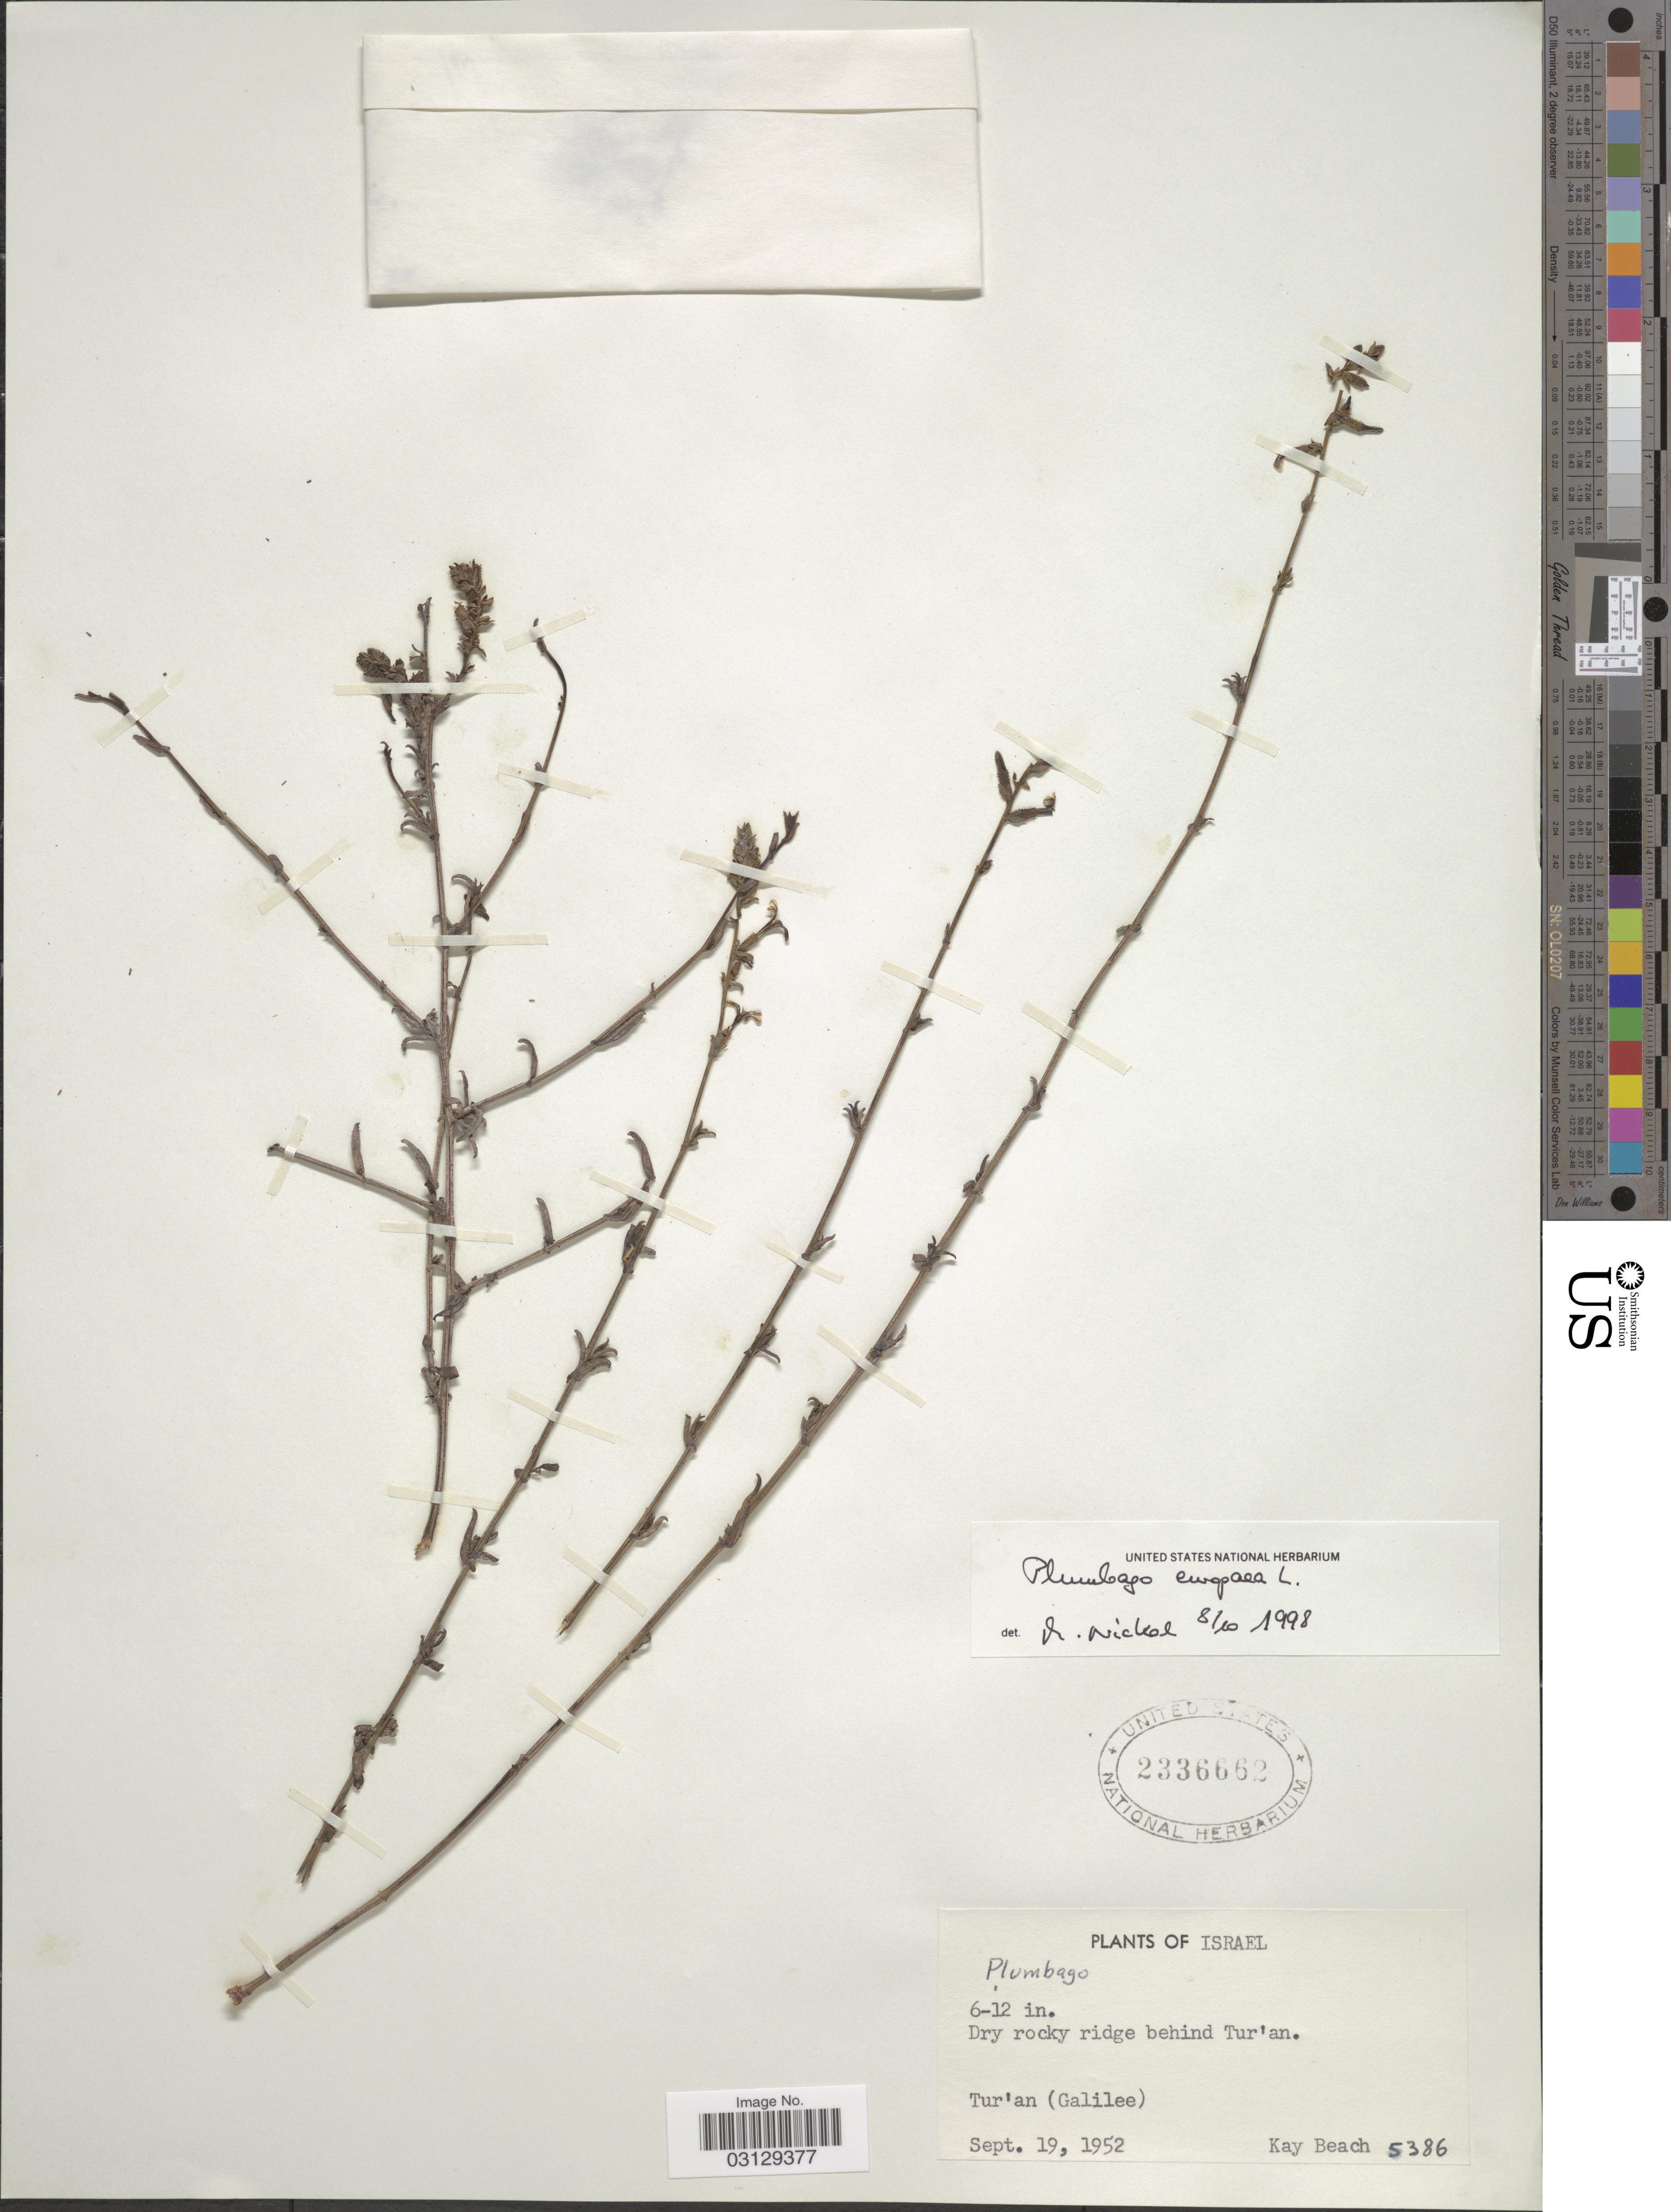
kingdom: Plantae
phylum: Tracheophyta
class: Magnoliopsida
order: Caryophyllales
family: Plumbaginaceae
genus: Plumbago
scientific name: Plumbago europaea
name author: L.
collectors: K. H. Beach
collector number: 5386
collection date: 1952-09-19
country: Israel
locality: Dry rocky ridge behind Tur'an. Tur'an (Galilee).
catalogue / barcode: US 2336662